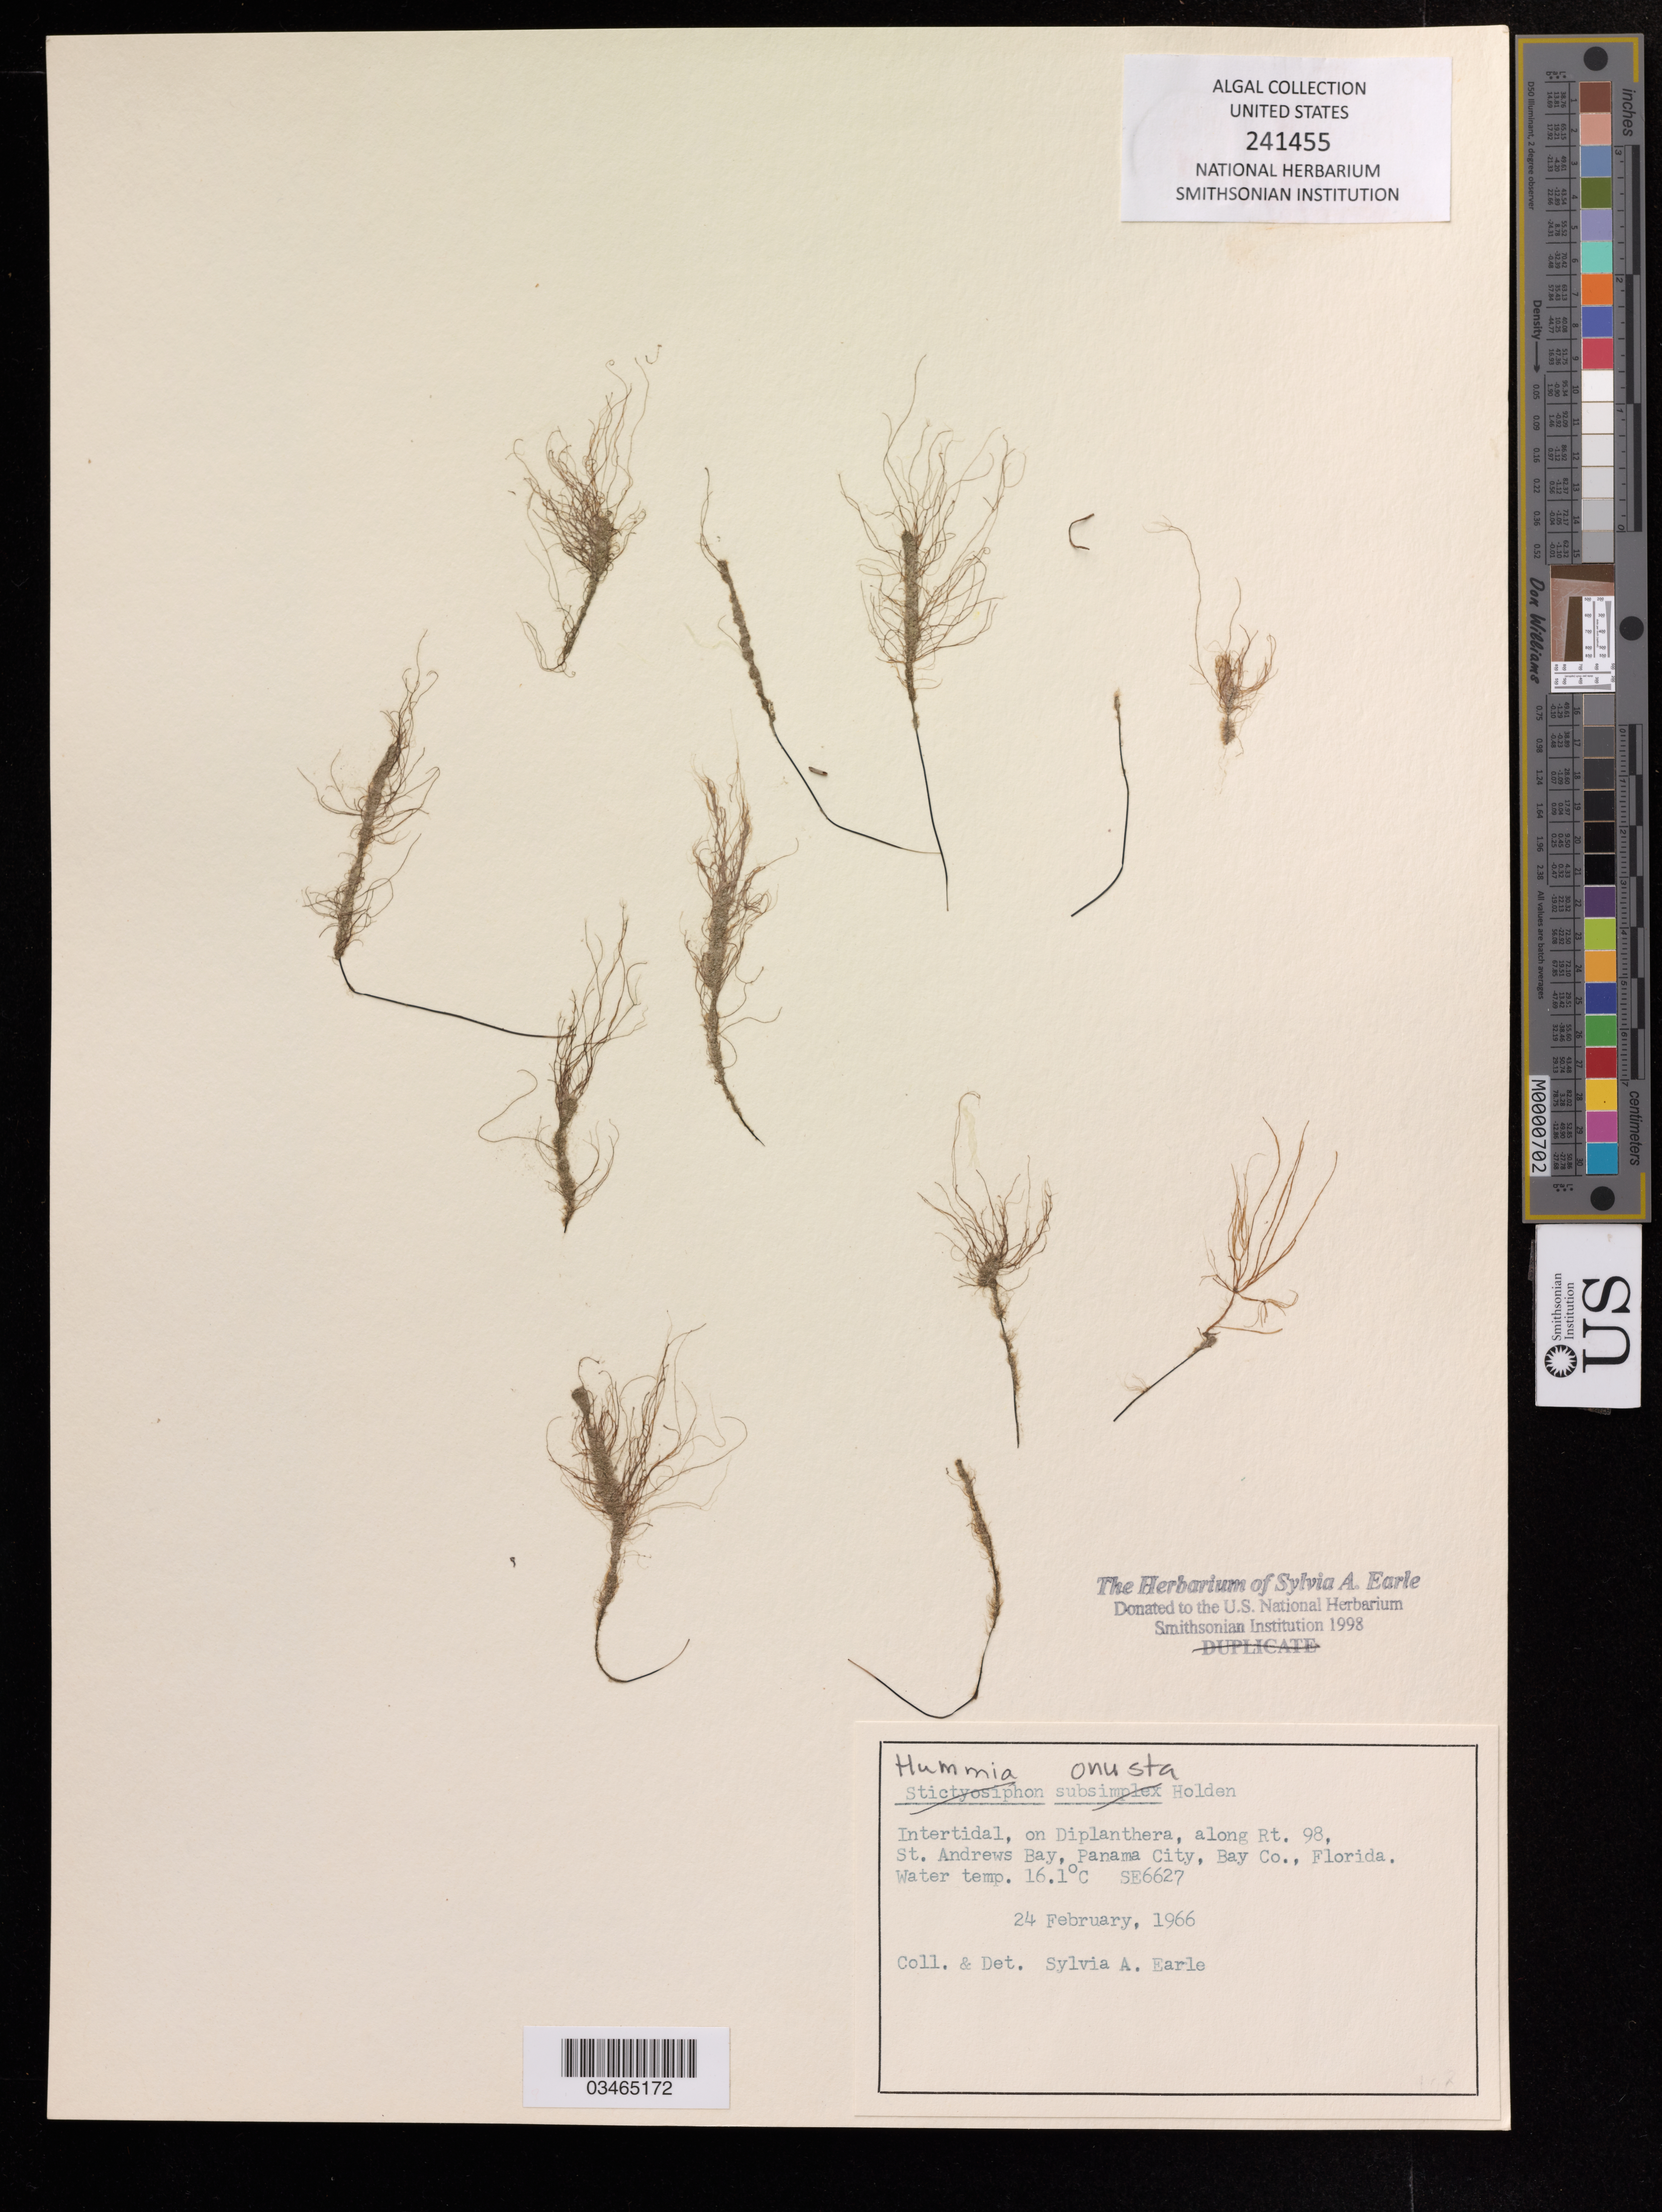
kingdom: Chromista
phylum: Ochrophyta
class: Phaeophyceae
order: Ectocarpales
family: Chordariaceae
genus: Hummia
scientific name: Hummia onusta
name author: (Kütz.) J. Fiore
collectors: S. A. Earle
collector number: SE6627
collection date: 1966-02-24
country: United States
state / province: Florida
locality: Along Rt. 98, St. Andrews Bay, Panama City, Bay Co.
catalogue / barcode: US 241455